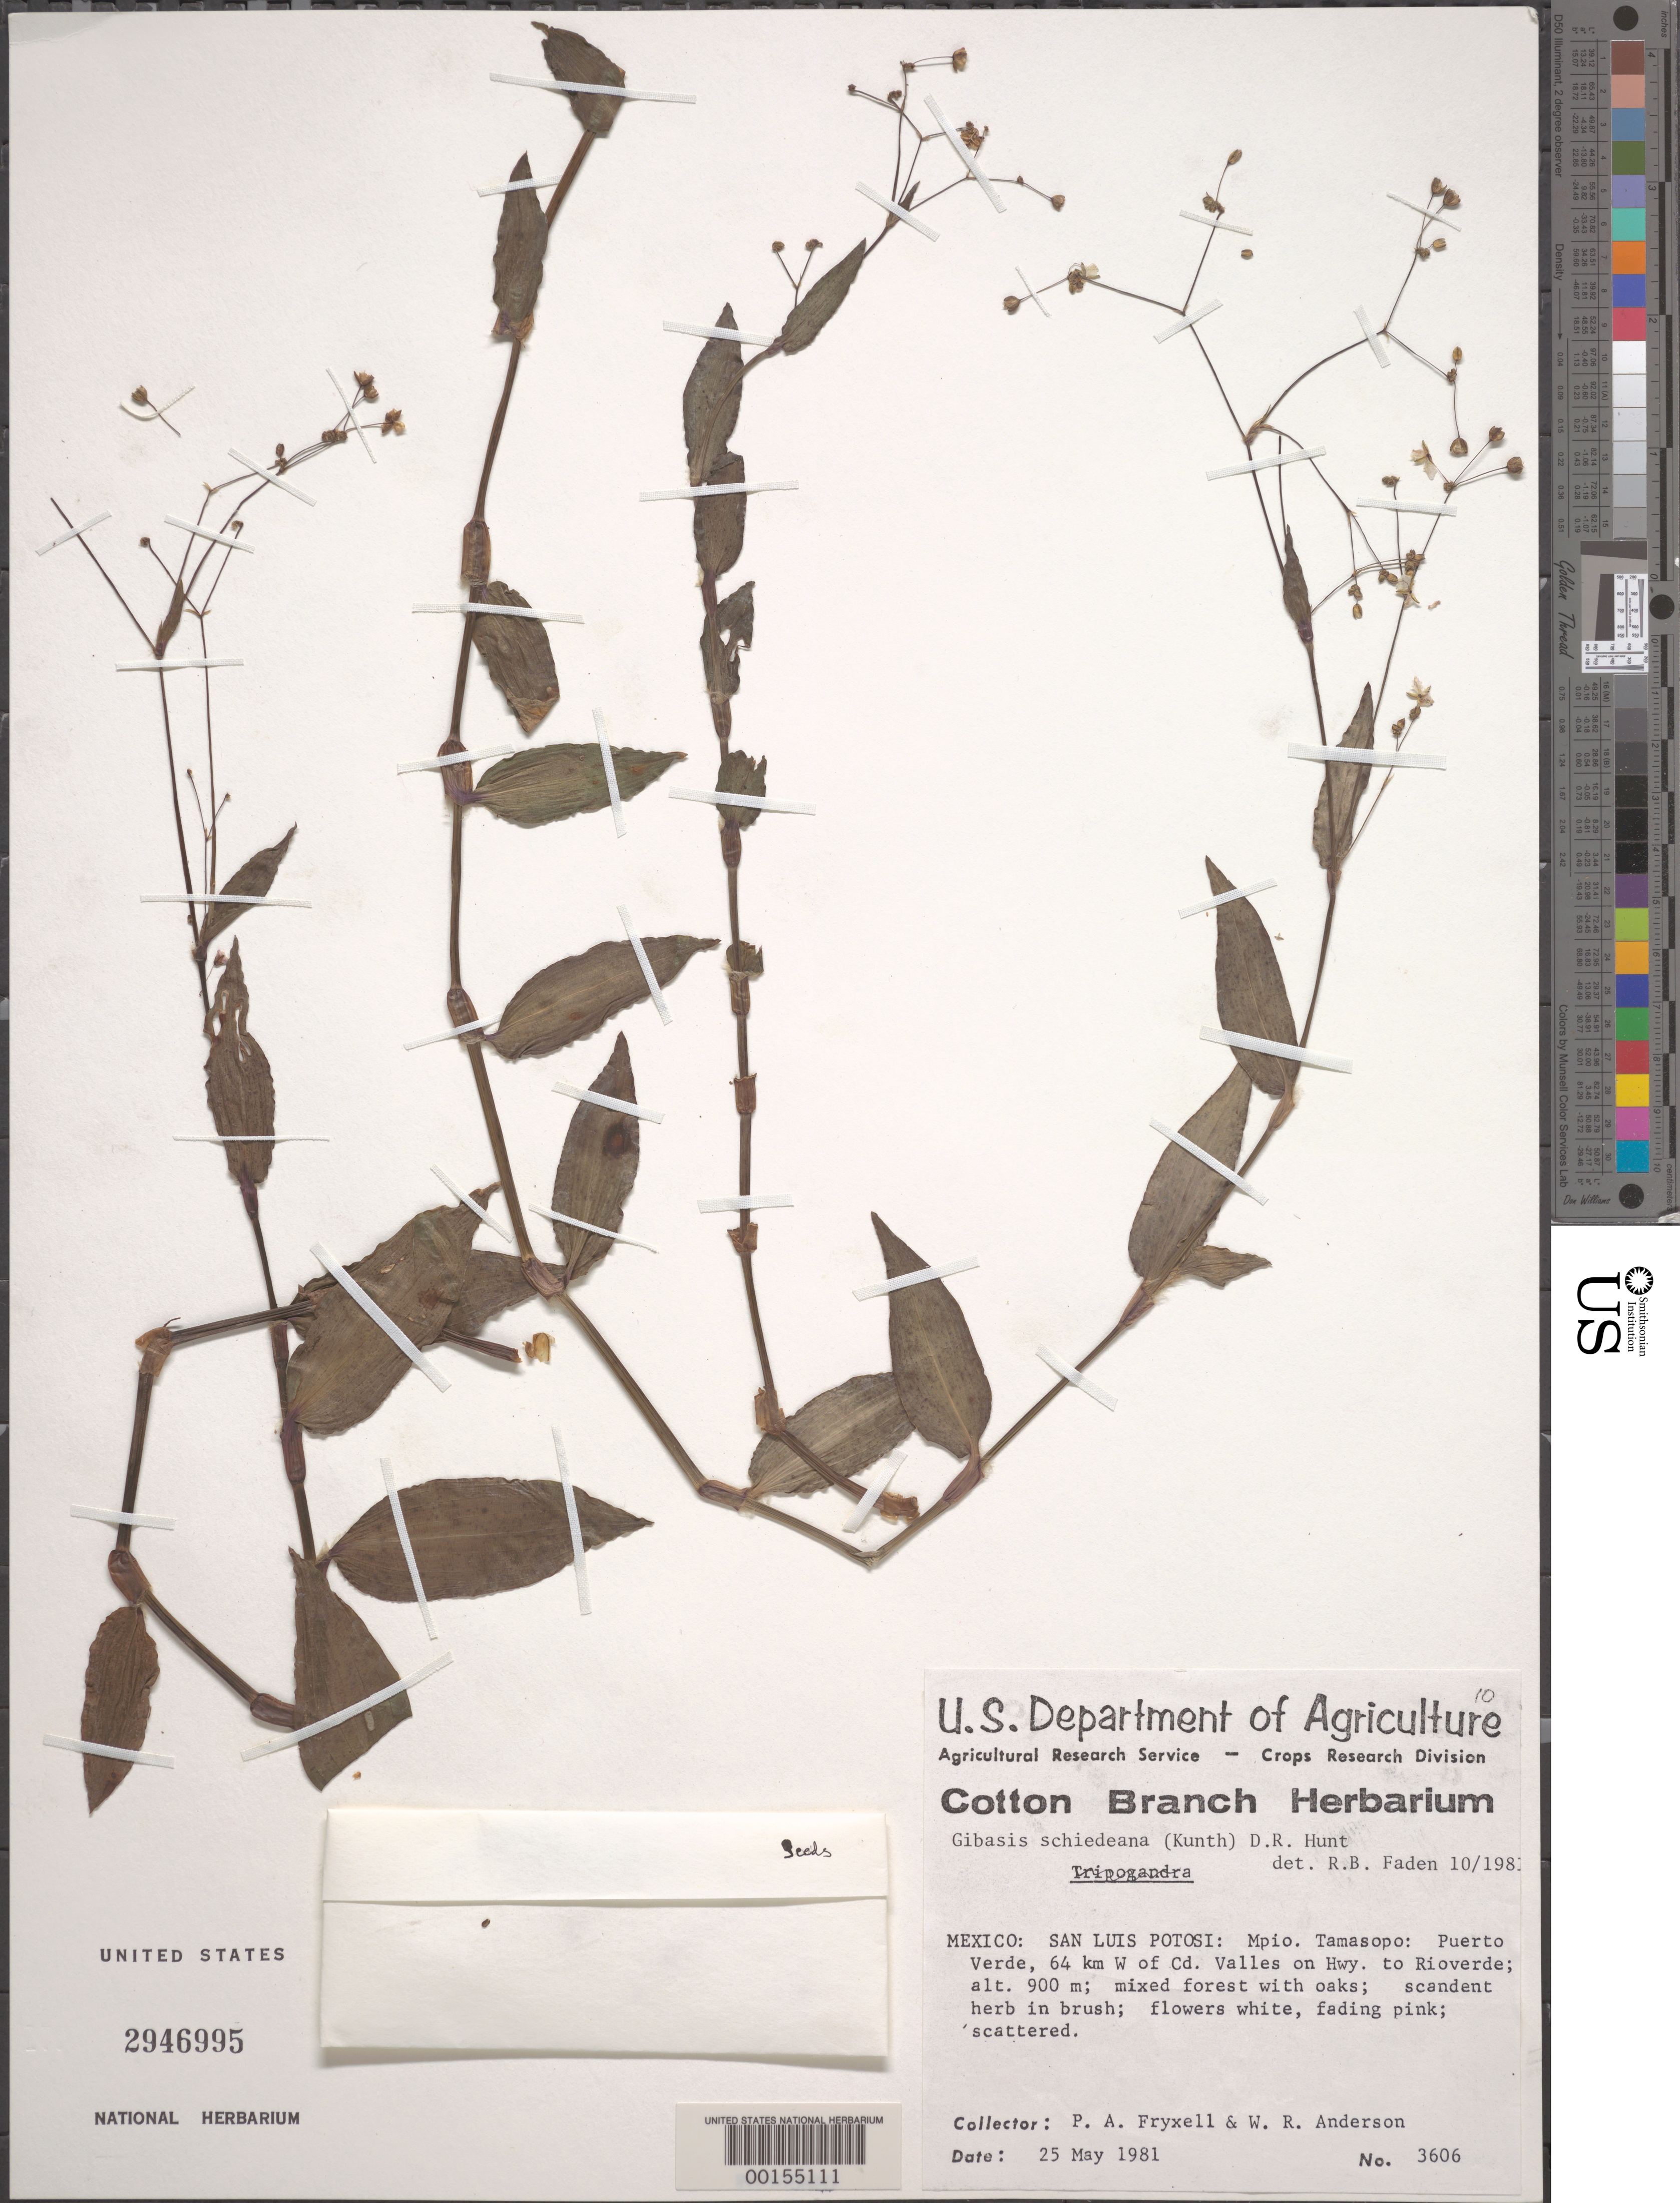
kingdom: Plantae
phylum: Tracheophyta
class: Liliopsida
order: Commelinales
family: Commelinaceae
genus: Gibasis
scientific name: Gibasis pellucida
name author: (M. Martens & Galeotti) D.R. Hunt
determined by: Faden, Robert B., (US), Smithsonian Institution - National Museum of Natural History (UNITED STATES)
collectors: P. A. Fryxell & W. R. Anderson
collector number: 3606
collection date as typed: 25 May 1981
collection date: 1981-05-25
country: Mexico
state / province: San Luis Potosí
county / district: Tamasopo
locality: Puerto verde, W of cuidad valles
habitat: Thicket, mixed forest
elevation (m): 900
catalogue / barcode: US 2946995